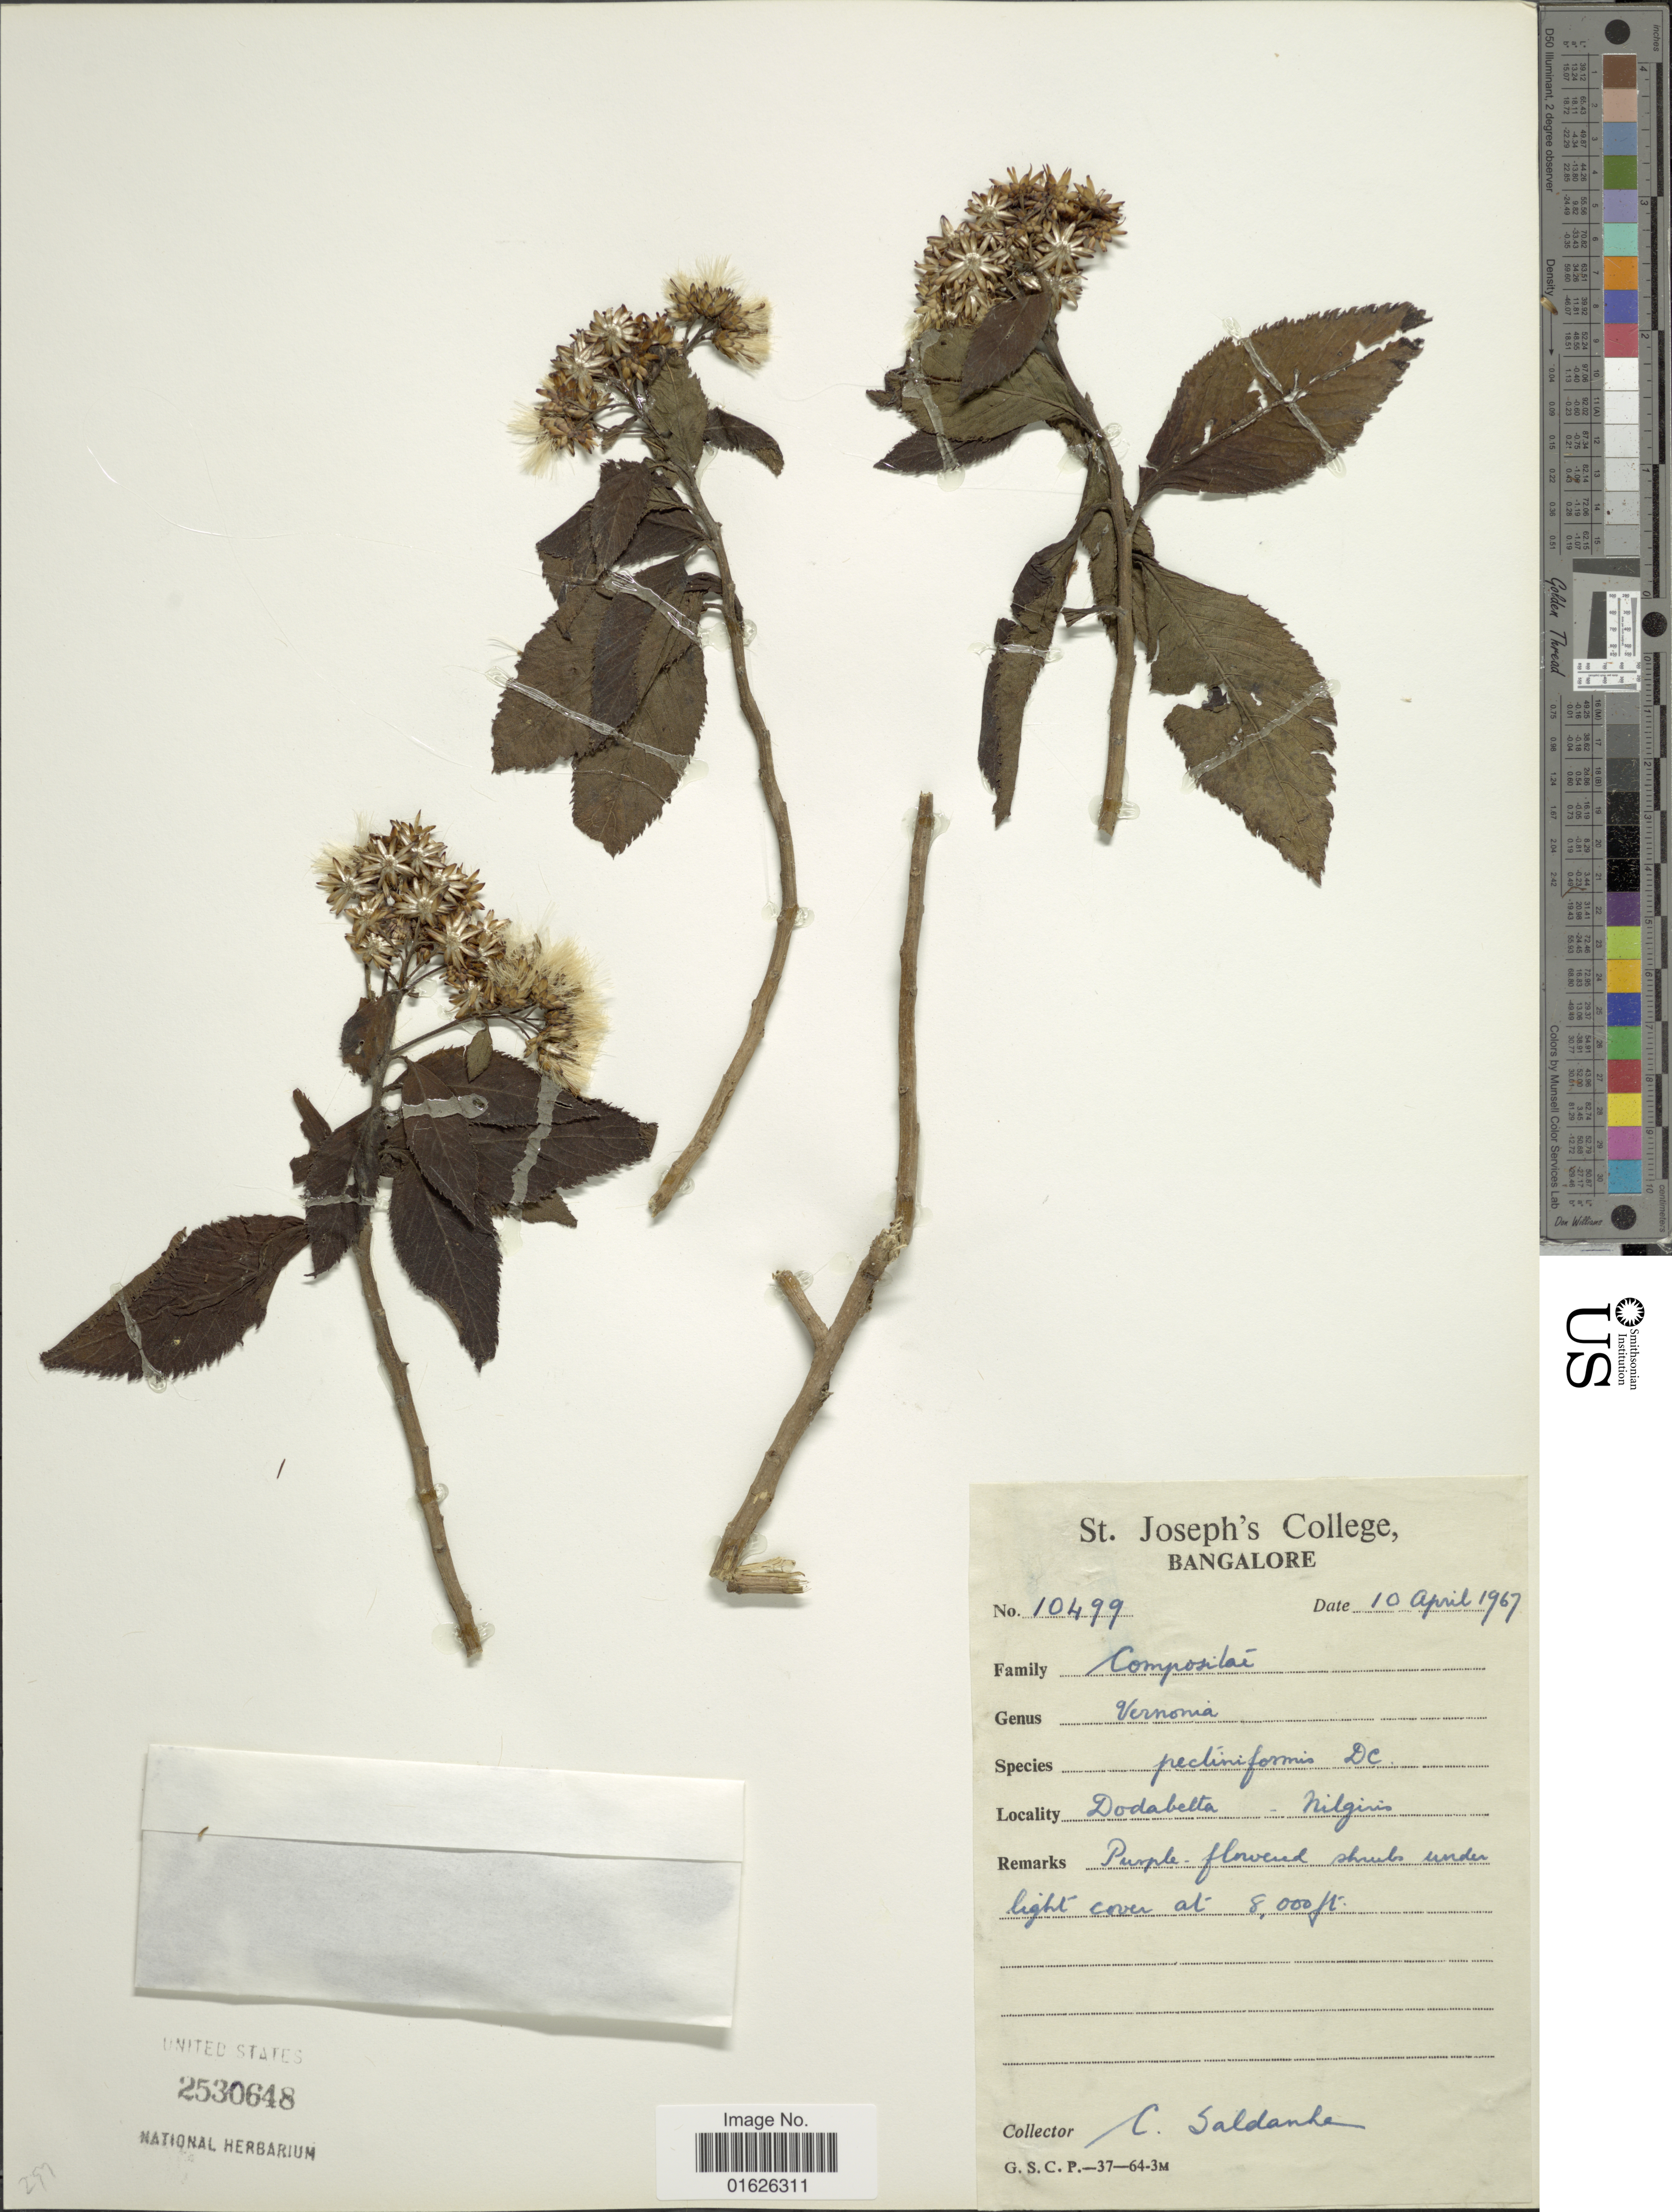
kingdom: Plantae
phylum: Tracheophyta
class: Magnoliopsida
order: Asterales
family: Asteraceae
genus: Gymnanthemum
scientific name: Gymnanthemum pectiniforme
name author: (DC. in Wight) H. Rob.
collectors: C. Saldanha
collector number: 10499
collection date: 1967-04-10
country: India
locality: Dodabelta, nilgris.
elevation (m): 2438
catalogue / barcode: US 2530648